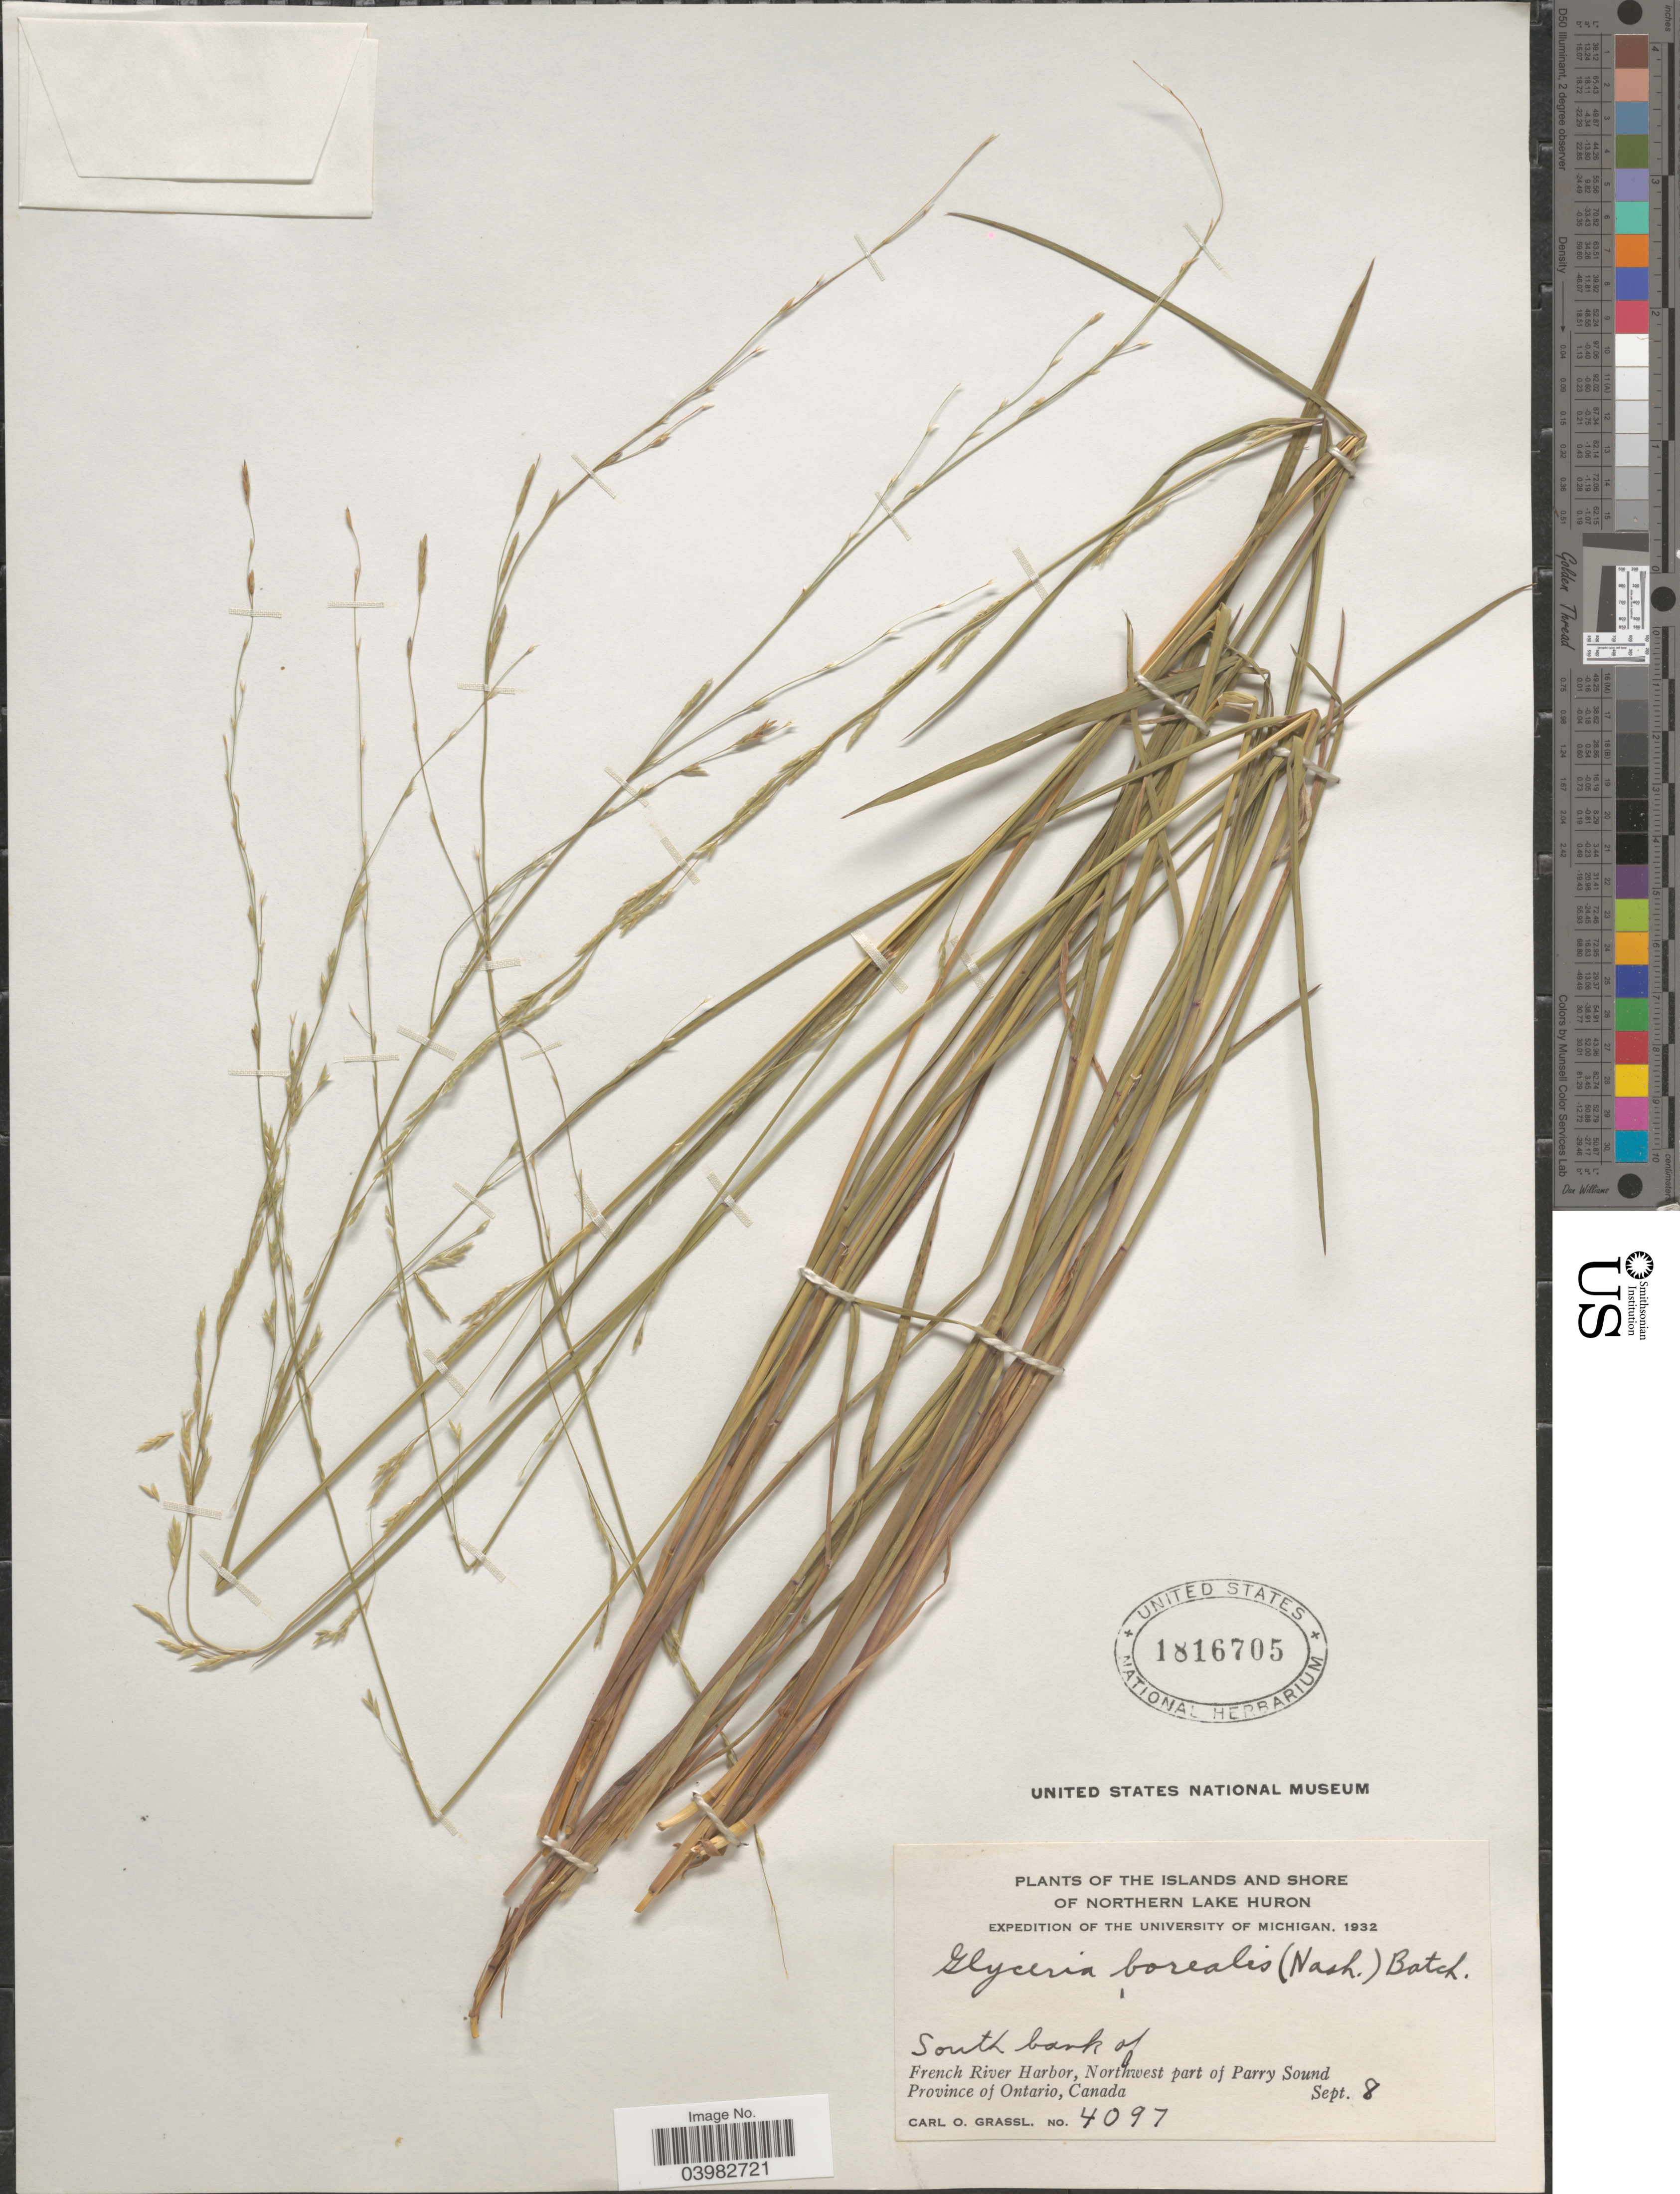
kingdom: Plantae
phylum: Tracheophyta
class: Liliopsida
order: Poales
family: Poaceae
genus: Glyceria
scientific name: Glyceria borealis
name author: (Nash) Batchelder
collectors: C. Grassl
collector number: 4097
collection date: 1932-09-08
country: Canada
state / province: Ontario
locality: The Islands and Shore of Northern Lake Huron. South bank of French River Harbor, Northwest part of Parry Sound.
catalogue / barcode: US 1816705